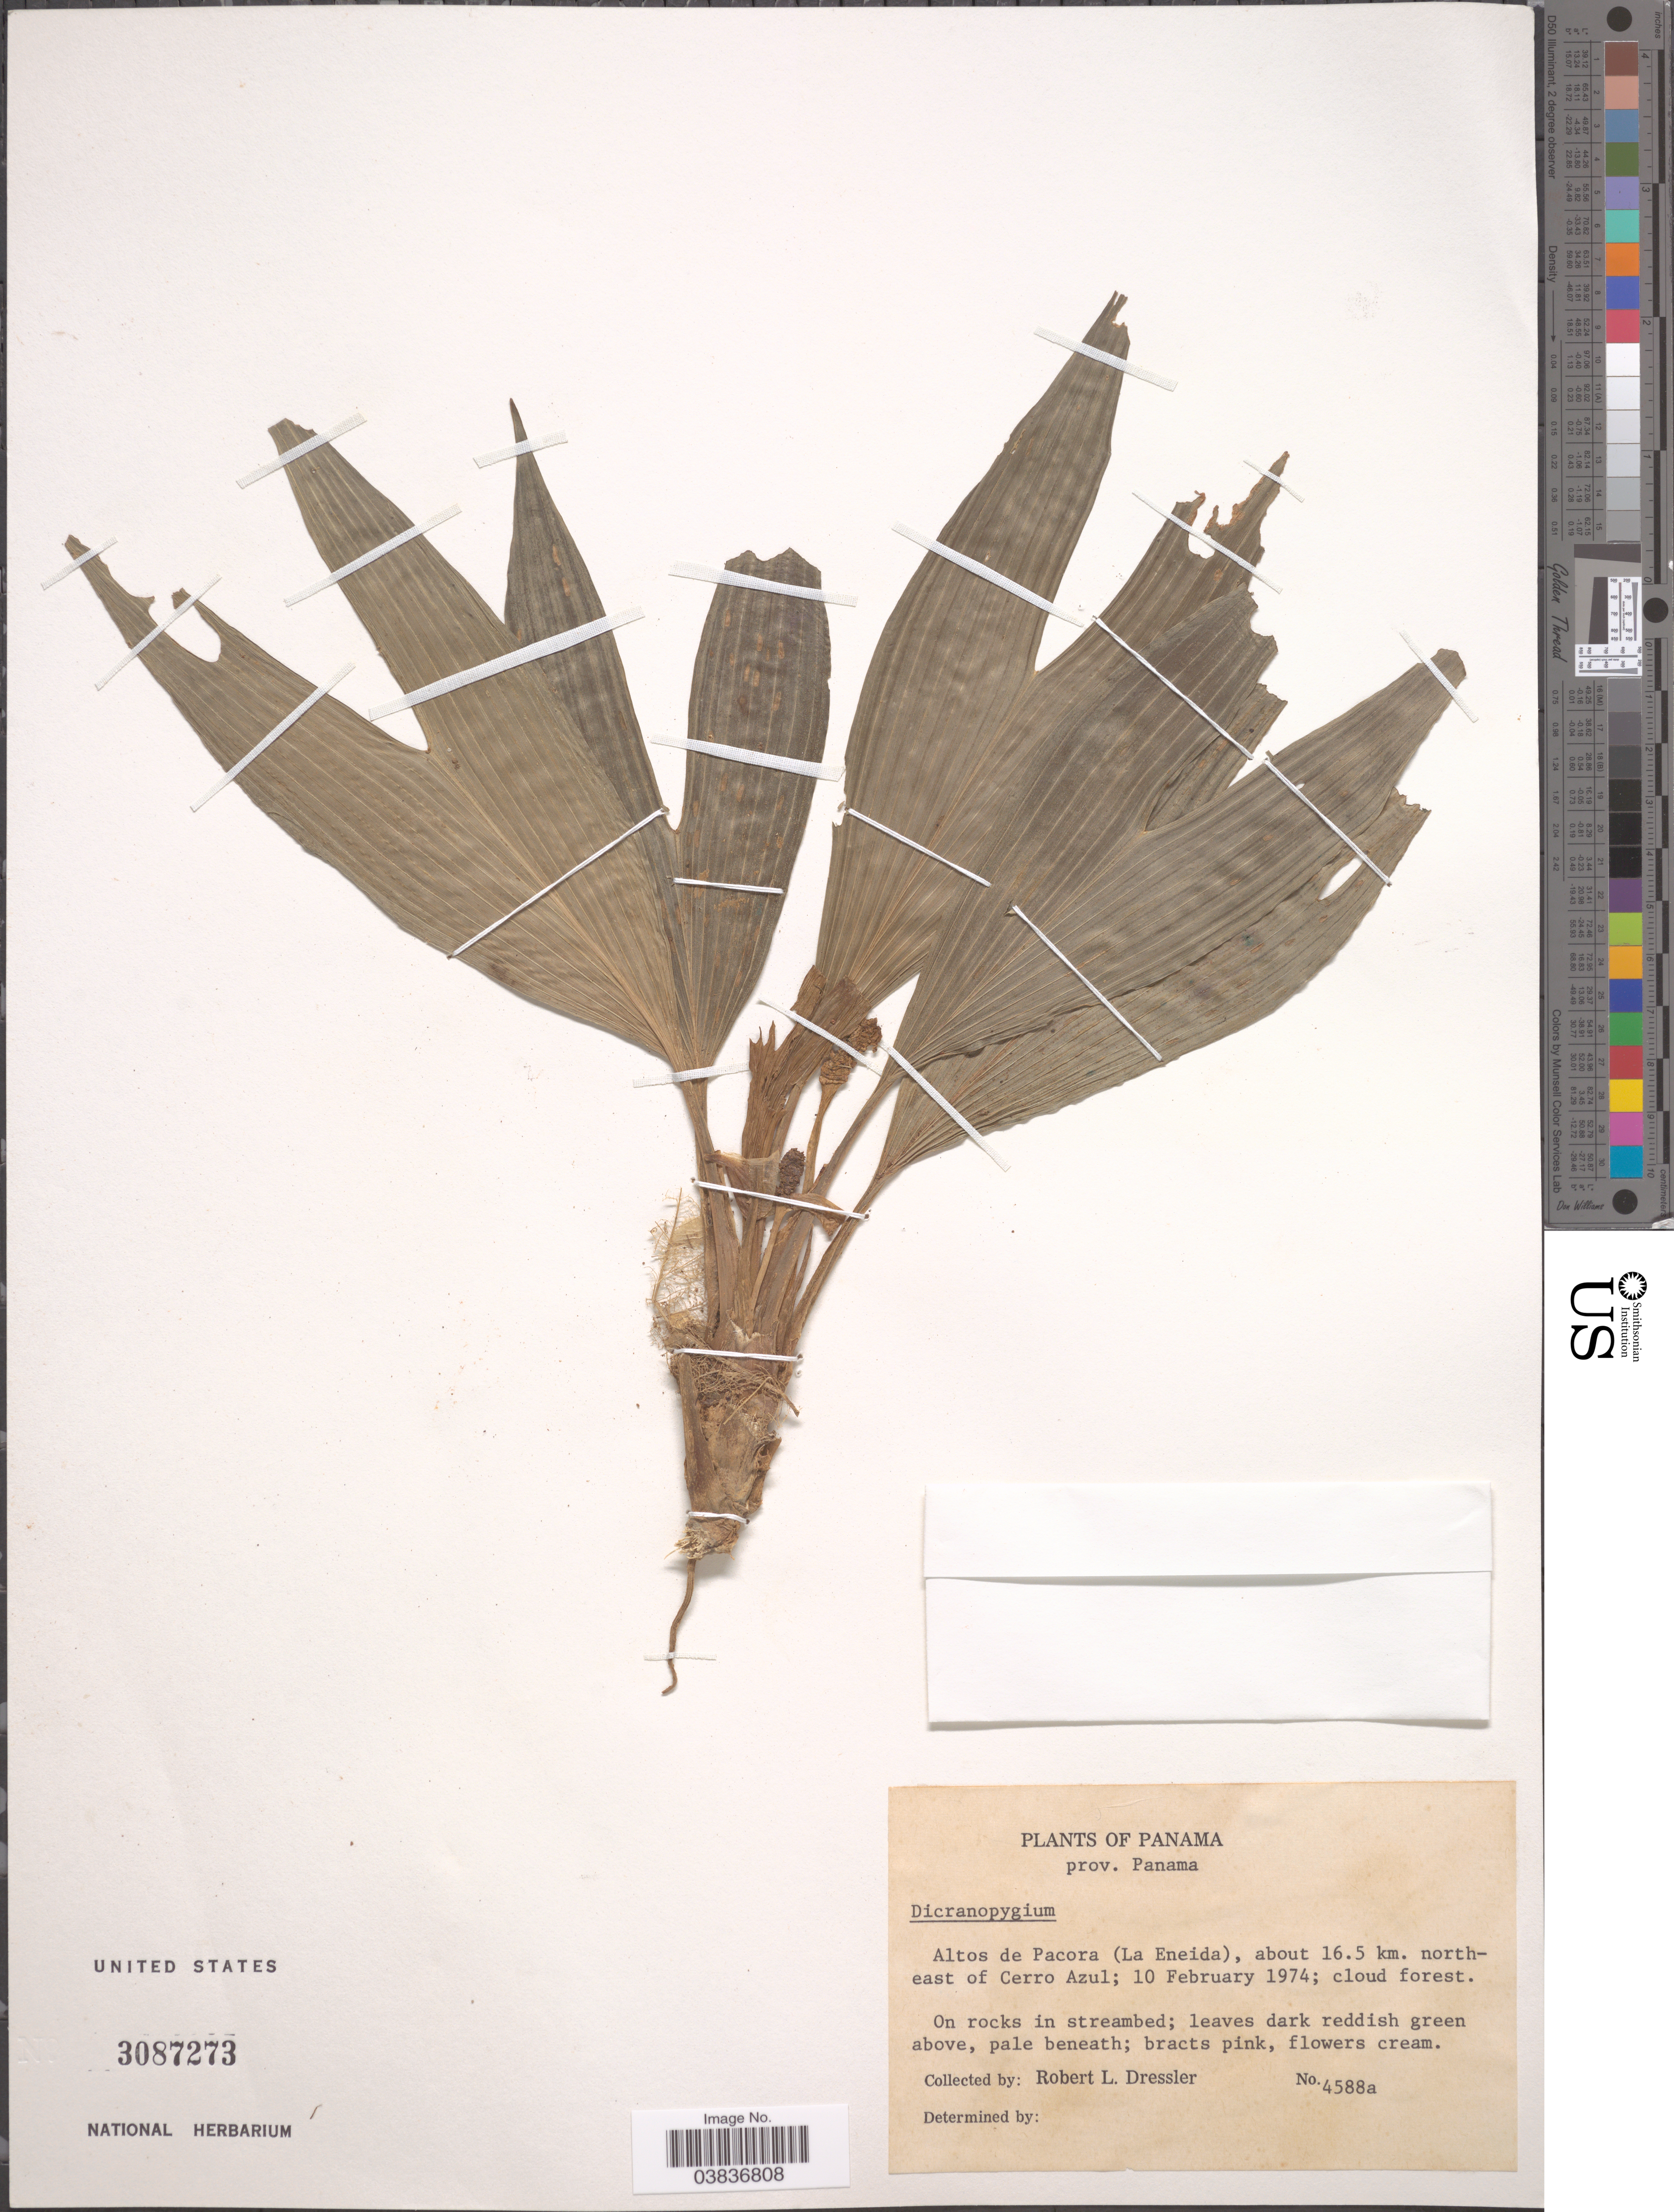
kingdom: Plantae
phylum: Tracheophyta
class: Liliopsida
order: Pandanales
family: Cyclanthaceae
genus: Dicranopygium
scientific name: Dicranopygium sp.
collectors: R. Dressler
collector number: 4588a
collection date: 1974-02-10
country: Panama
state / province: Panamá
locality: Altos de Pacora (La Eneida), about 16.5 km. north-east of Cerro Azul.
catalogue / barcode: US 3087273